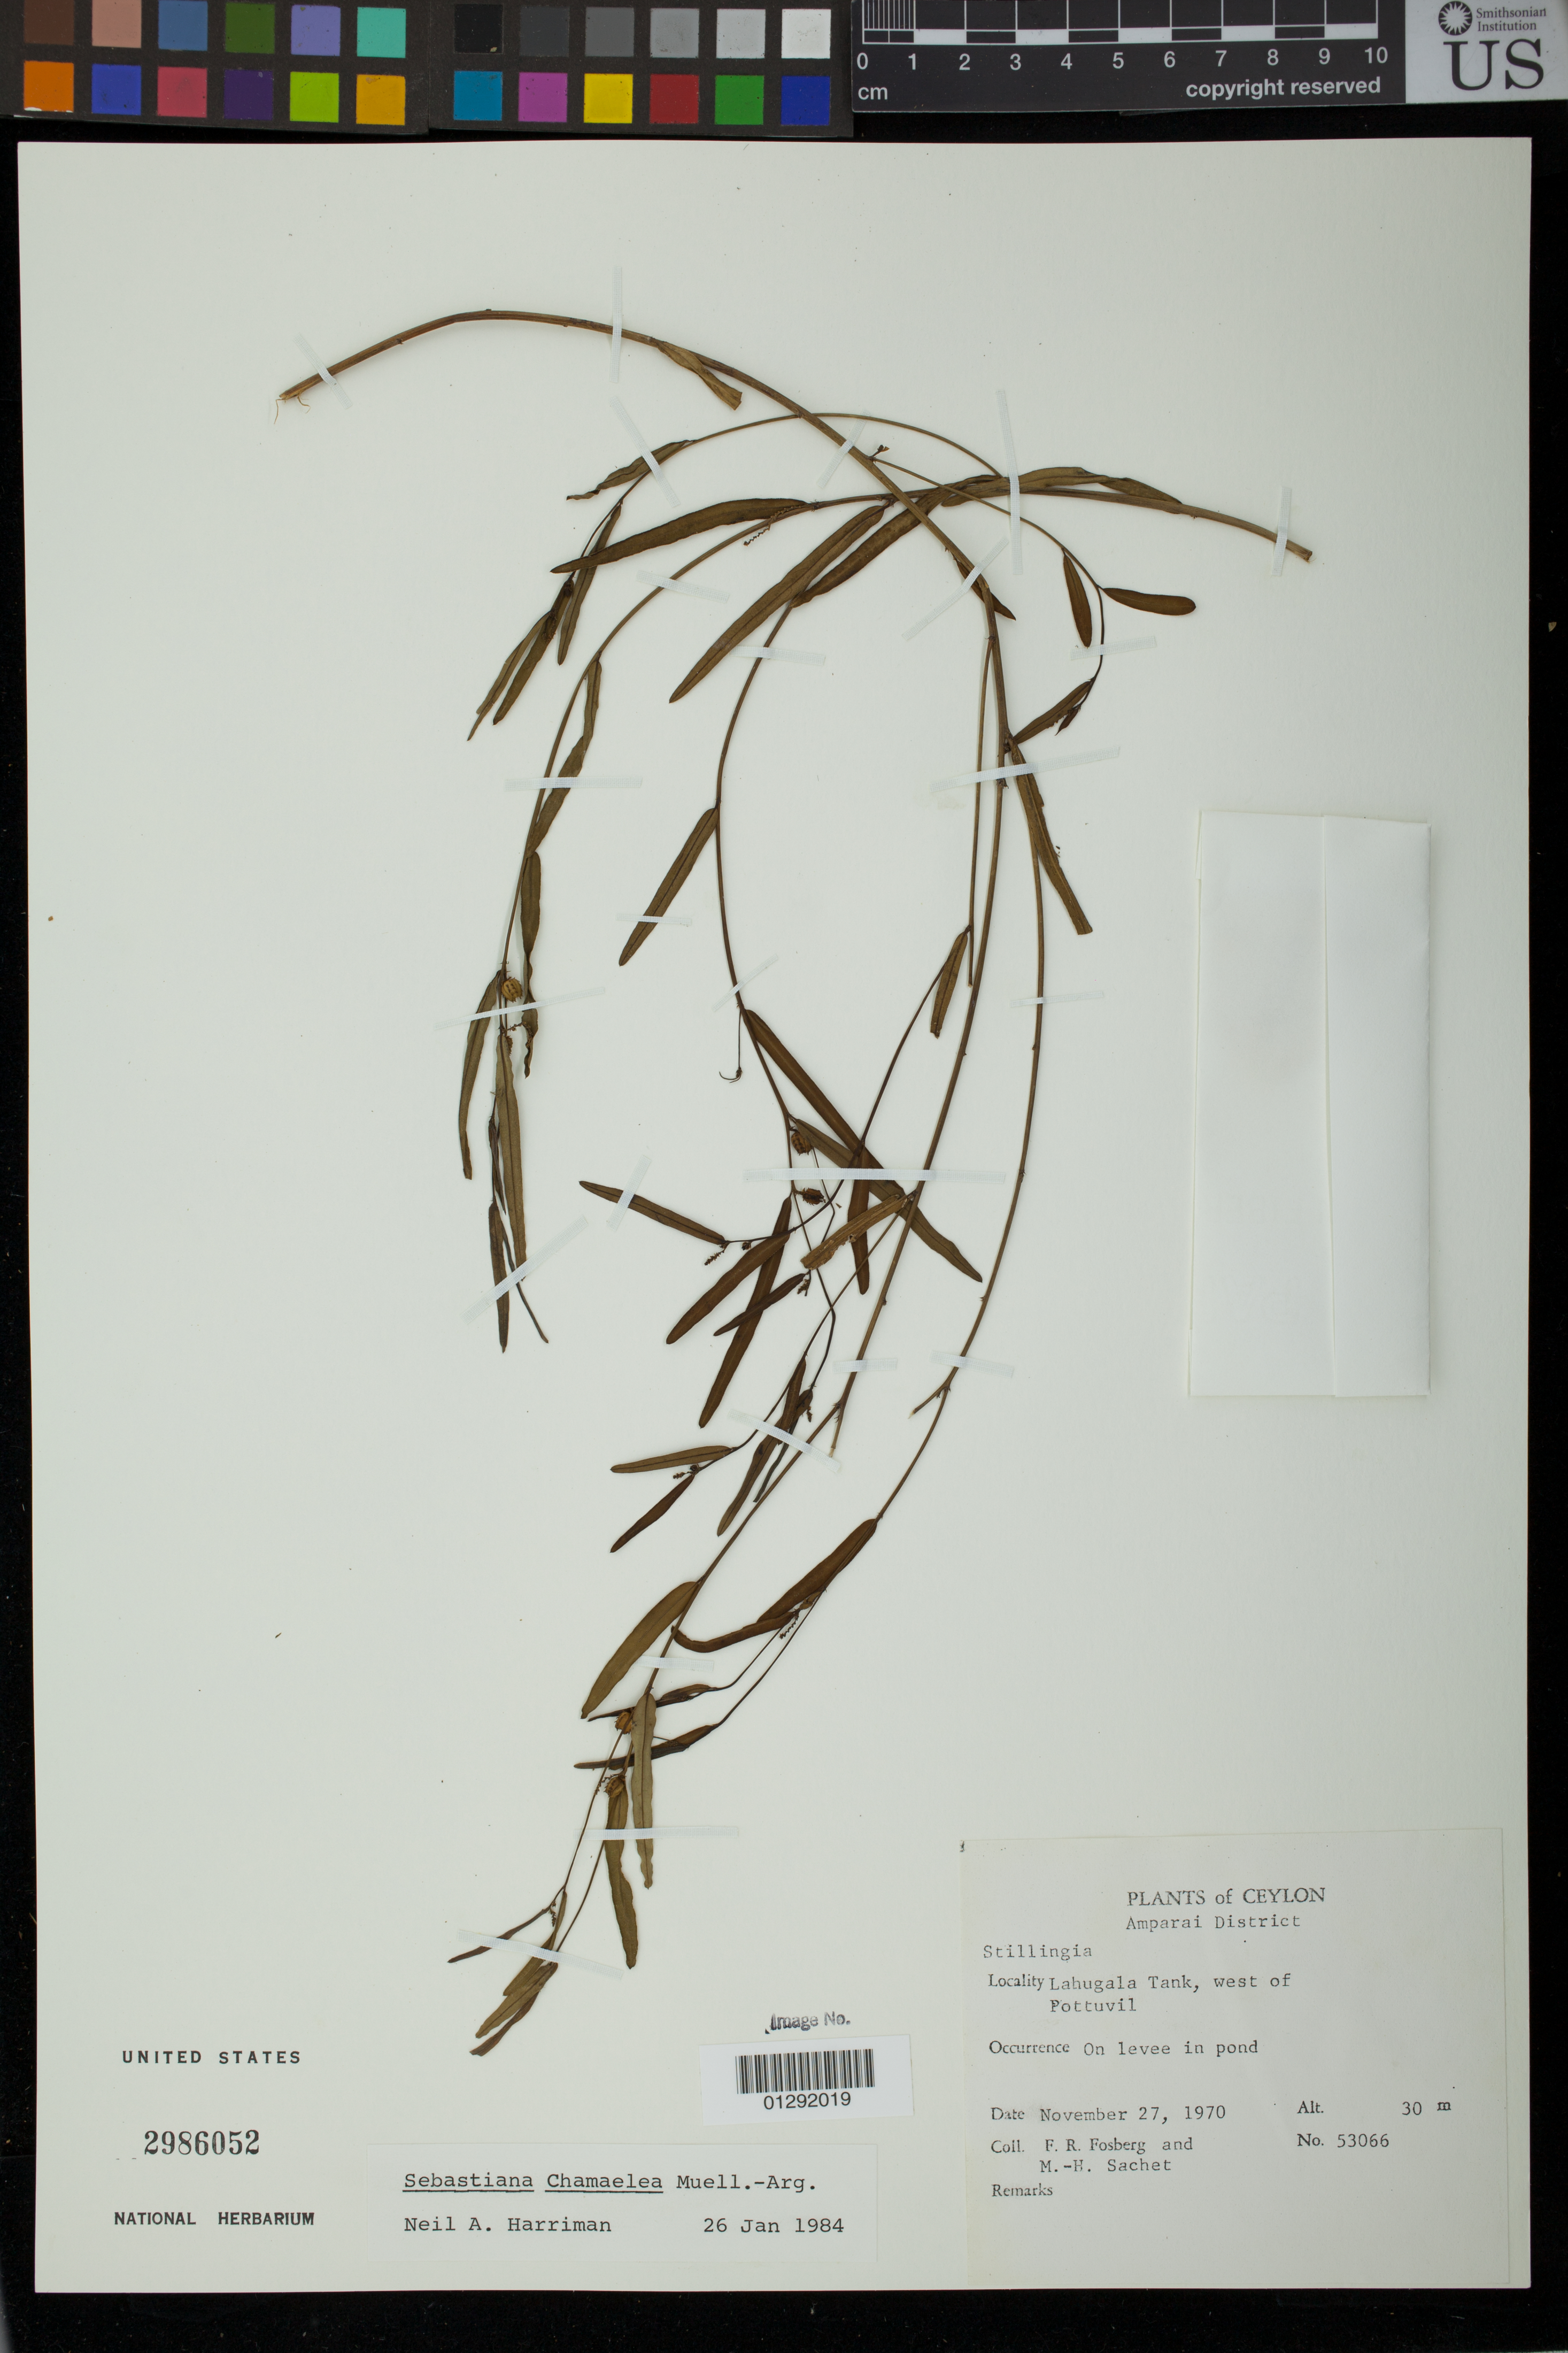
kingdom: Plantae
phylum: Tracheophyta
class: Magnoliopsida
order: Malpighiales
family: Euphorbiaceae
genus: Sebastiania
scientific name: Sebastiania chamaelea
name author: (L.) Müll. Arg.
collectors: F. R. Fosberg & M.-H. Sachet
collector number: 53066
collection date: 1970-11-27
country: Sri Lanka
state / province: Eastern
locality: Ceylon. Amparai District. Lahugala Tank, west of Pottuvil.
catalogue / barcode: US 2986052